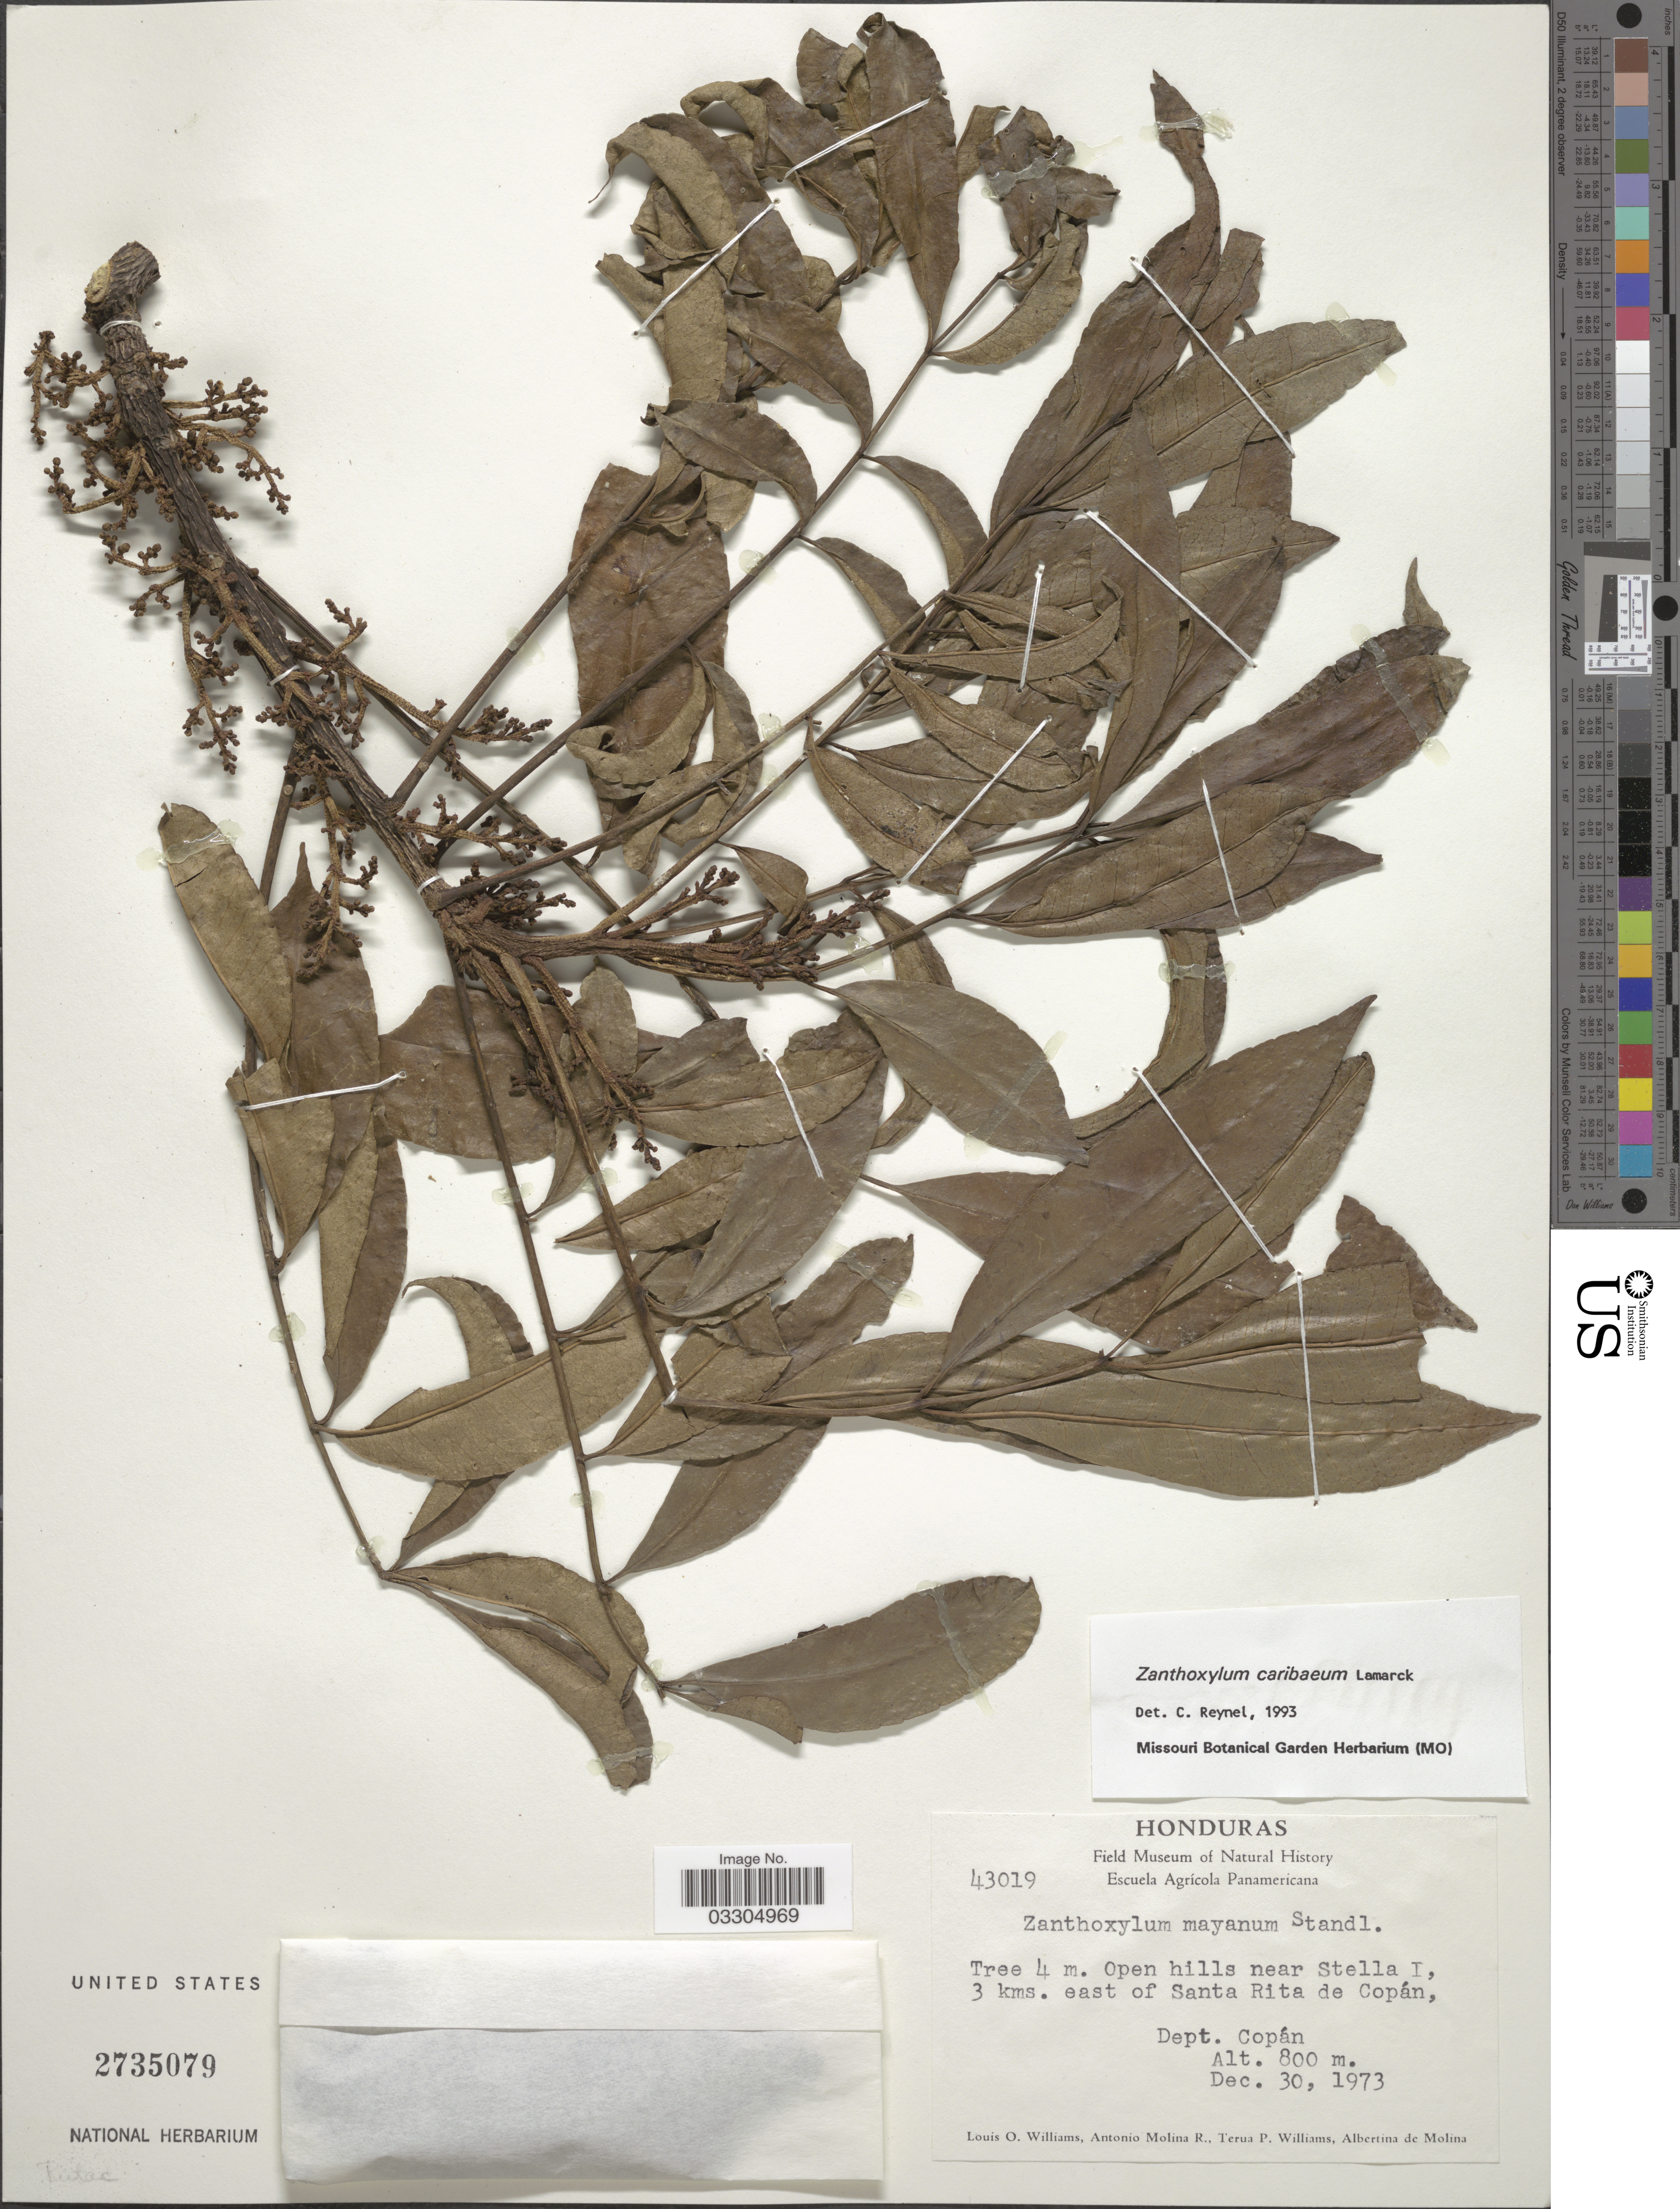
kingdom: Plantae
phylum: Tracheophyta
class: Magnoliopsida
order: Sapindales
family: Rutaceae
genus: Zanthoxylum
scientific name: Zanthoxylum caribaeum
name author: Lam.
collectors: L. O. Williams, A. Molina R., T. Williams & A. R. Molina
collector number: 43019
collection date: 1973-12-30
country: Honduras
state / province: Copán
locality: Open hills near Stella I., 3 kms. east of Santa Rita de Copán, Dept. Copán.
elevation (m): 800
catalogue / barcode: US 2735079